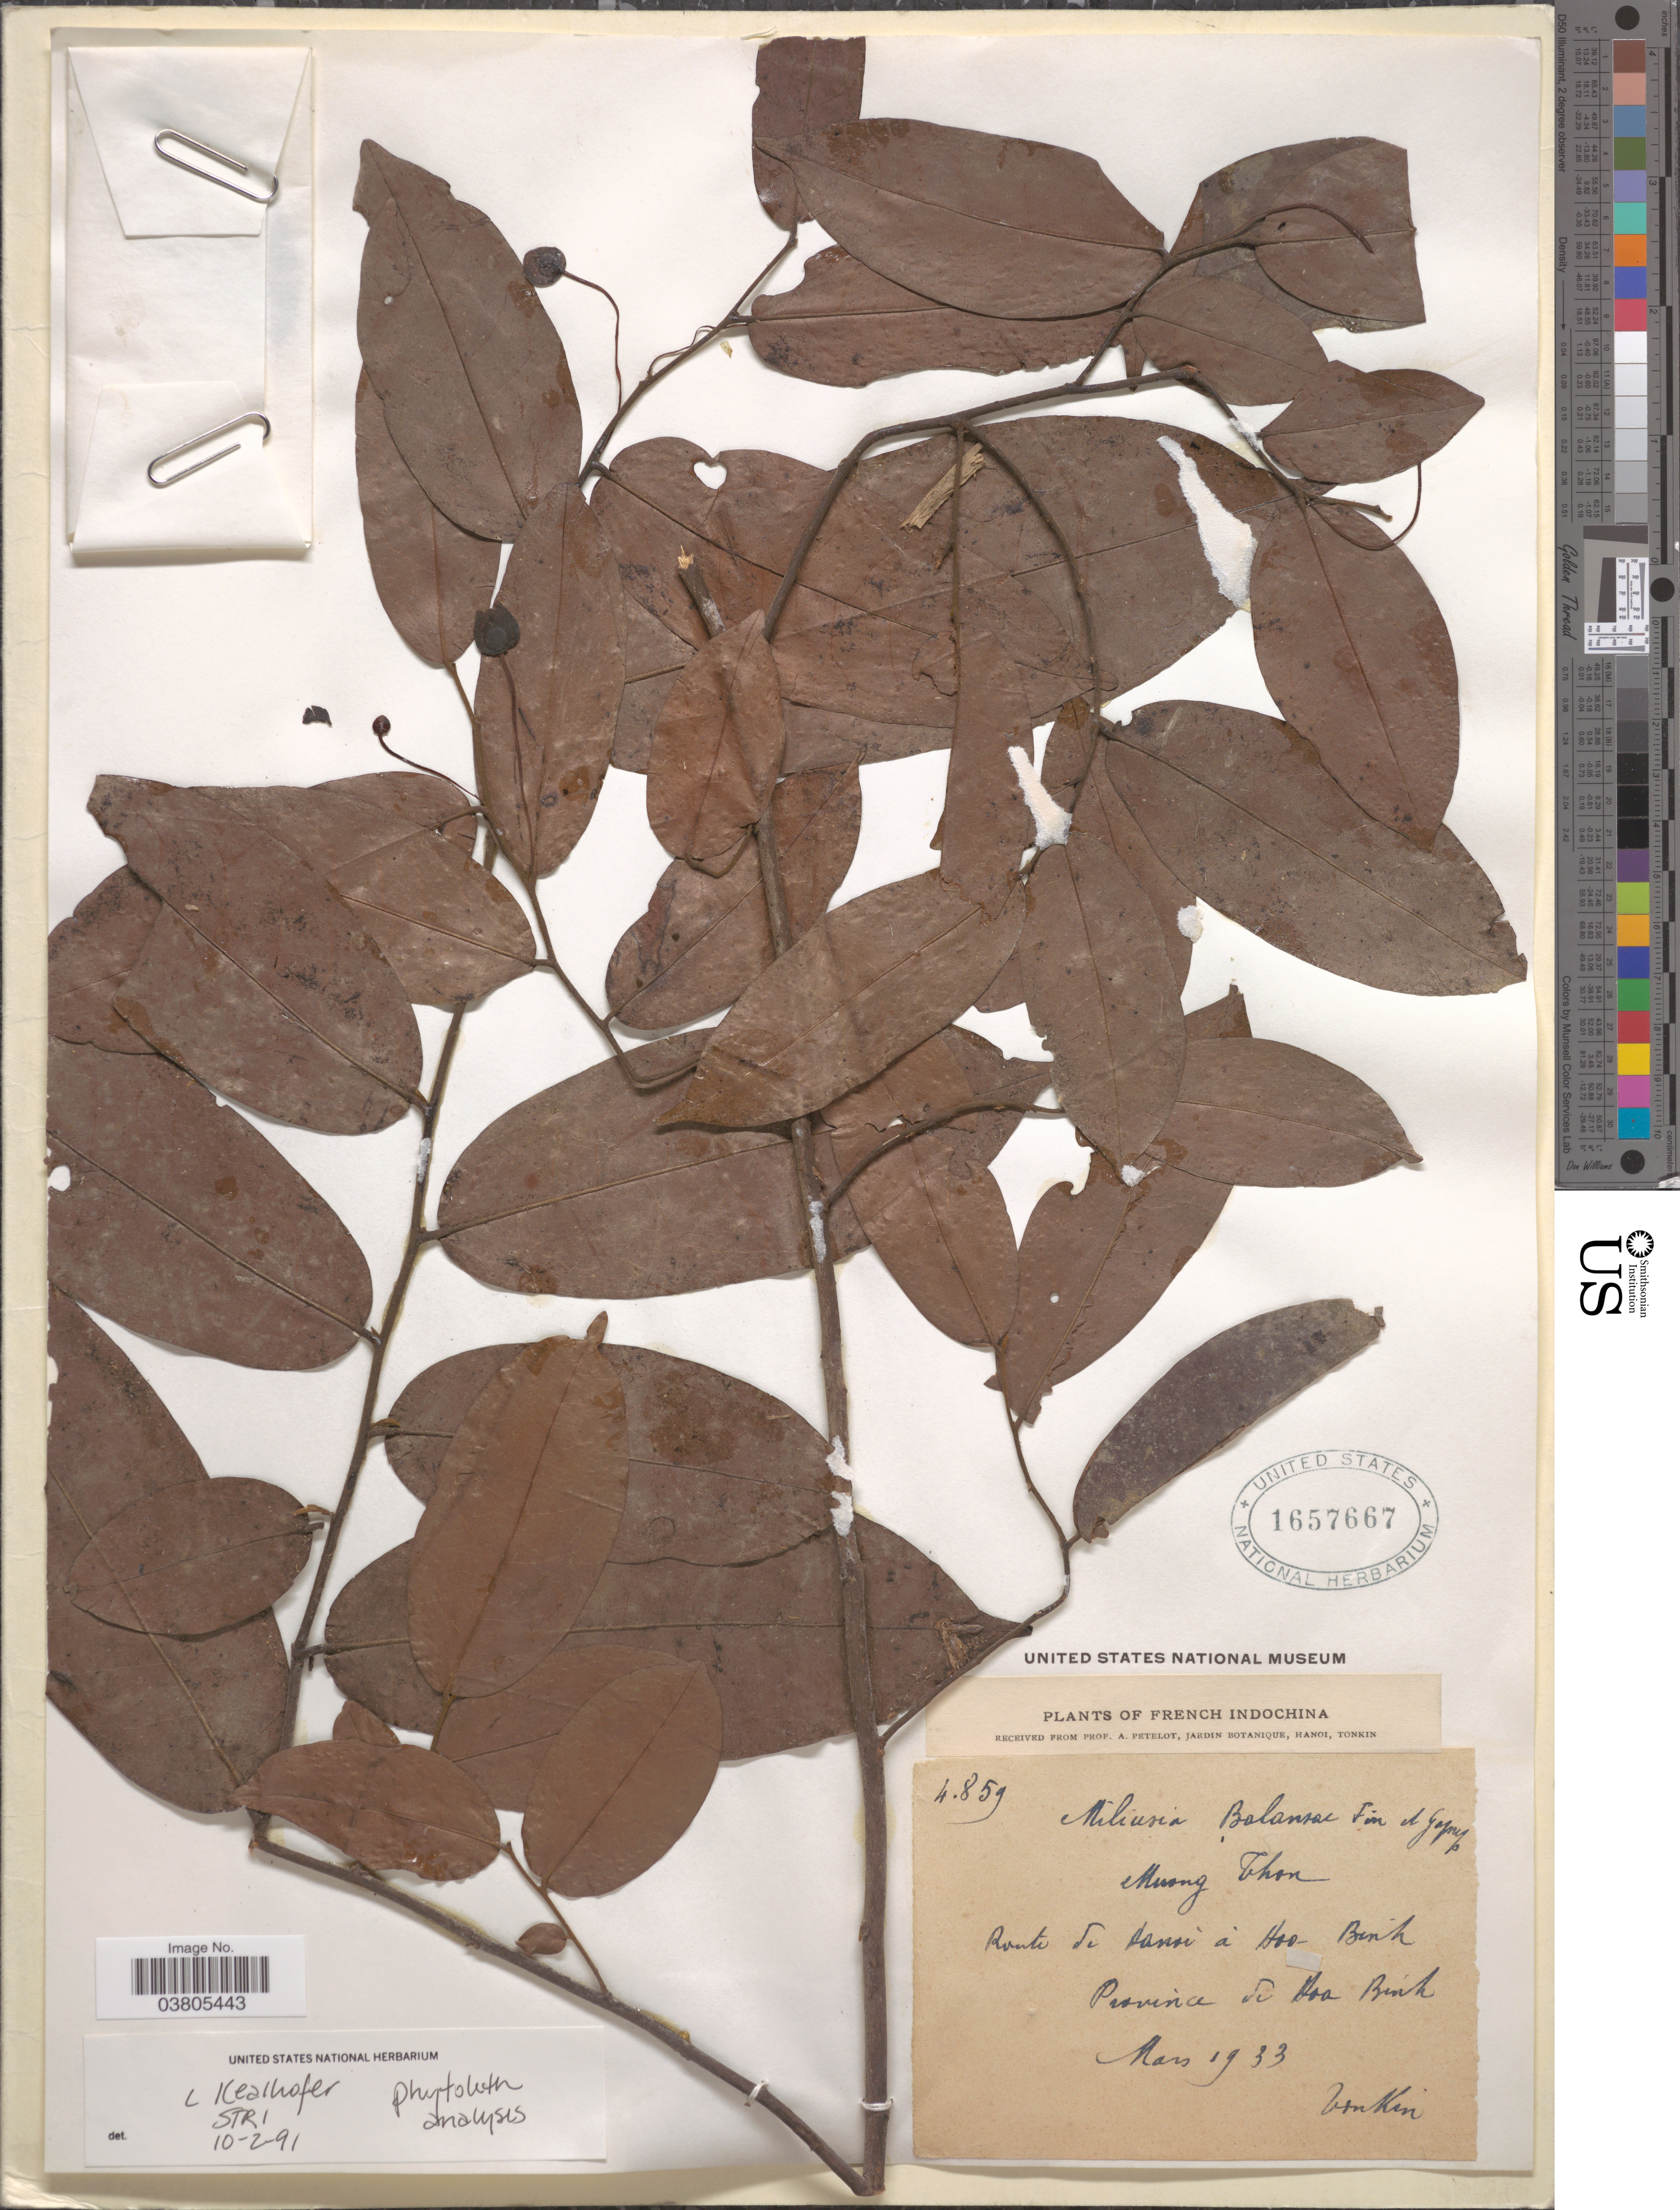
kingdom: Plantae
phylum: Tracheophyta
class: Magnoliopsida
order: Magnoliales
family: Annonaceae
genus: Miliusa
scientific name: Miliusa balansae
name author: Finet & Gagnep.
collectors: P. A. Pételot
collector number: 4859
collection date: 1933-03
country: Vietnam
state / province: Hoa Binh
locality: French Indochina. Muong Thon. Route de Hansi á Hoa-Binh.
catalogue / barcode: US 1657667